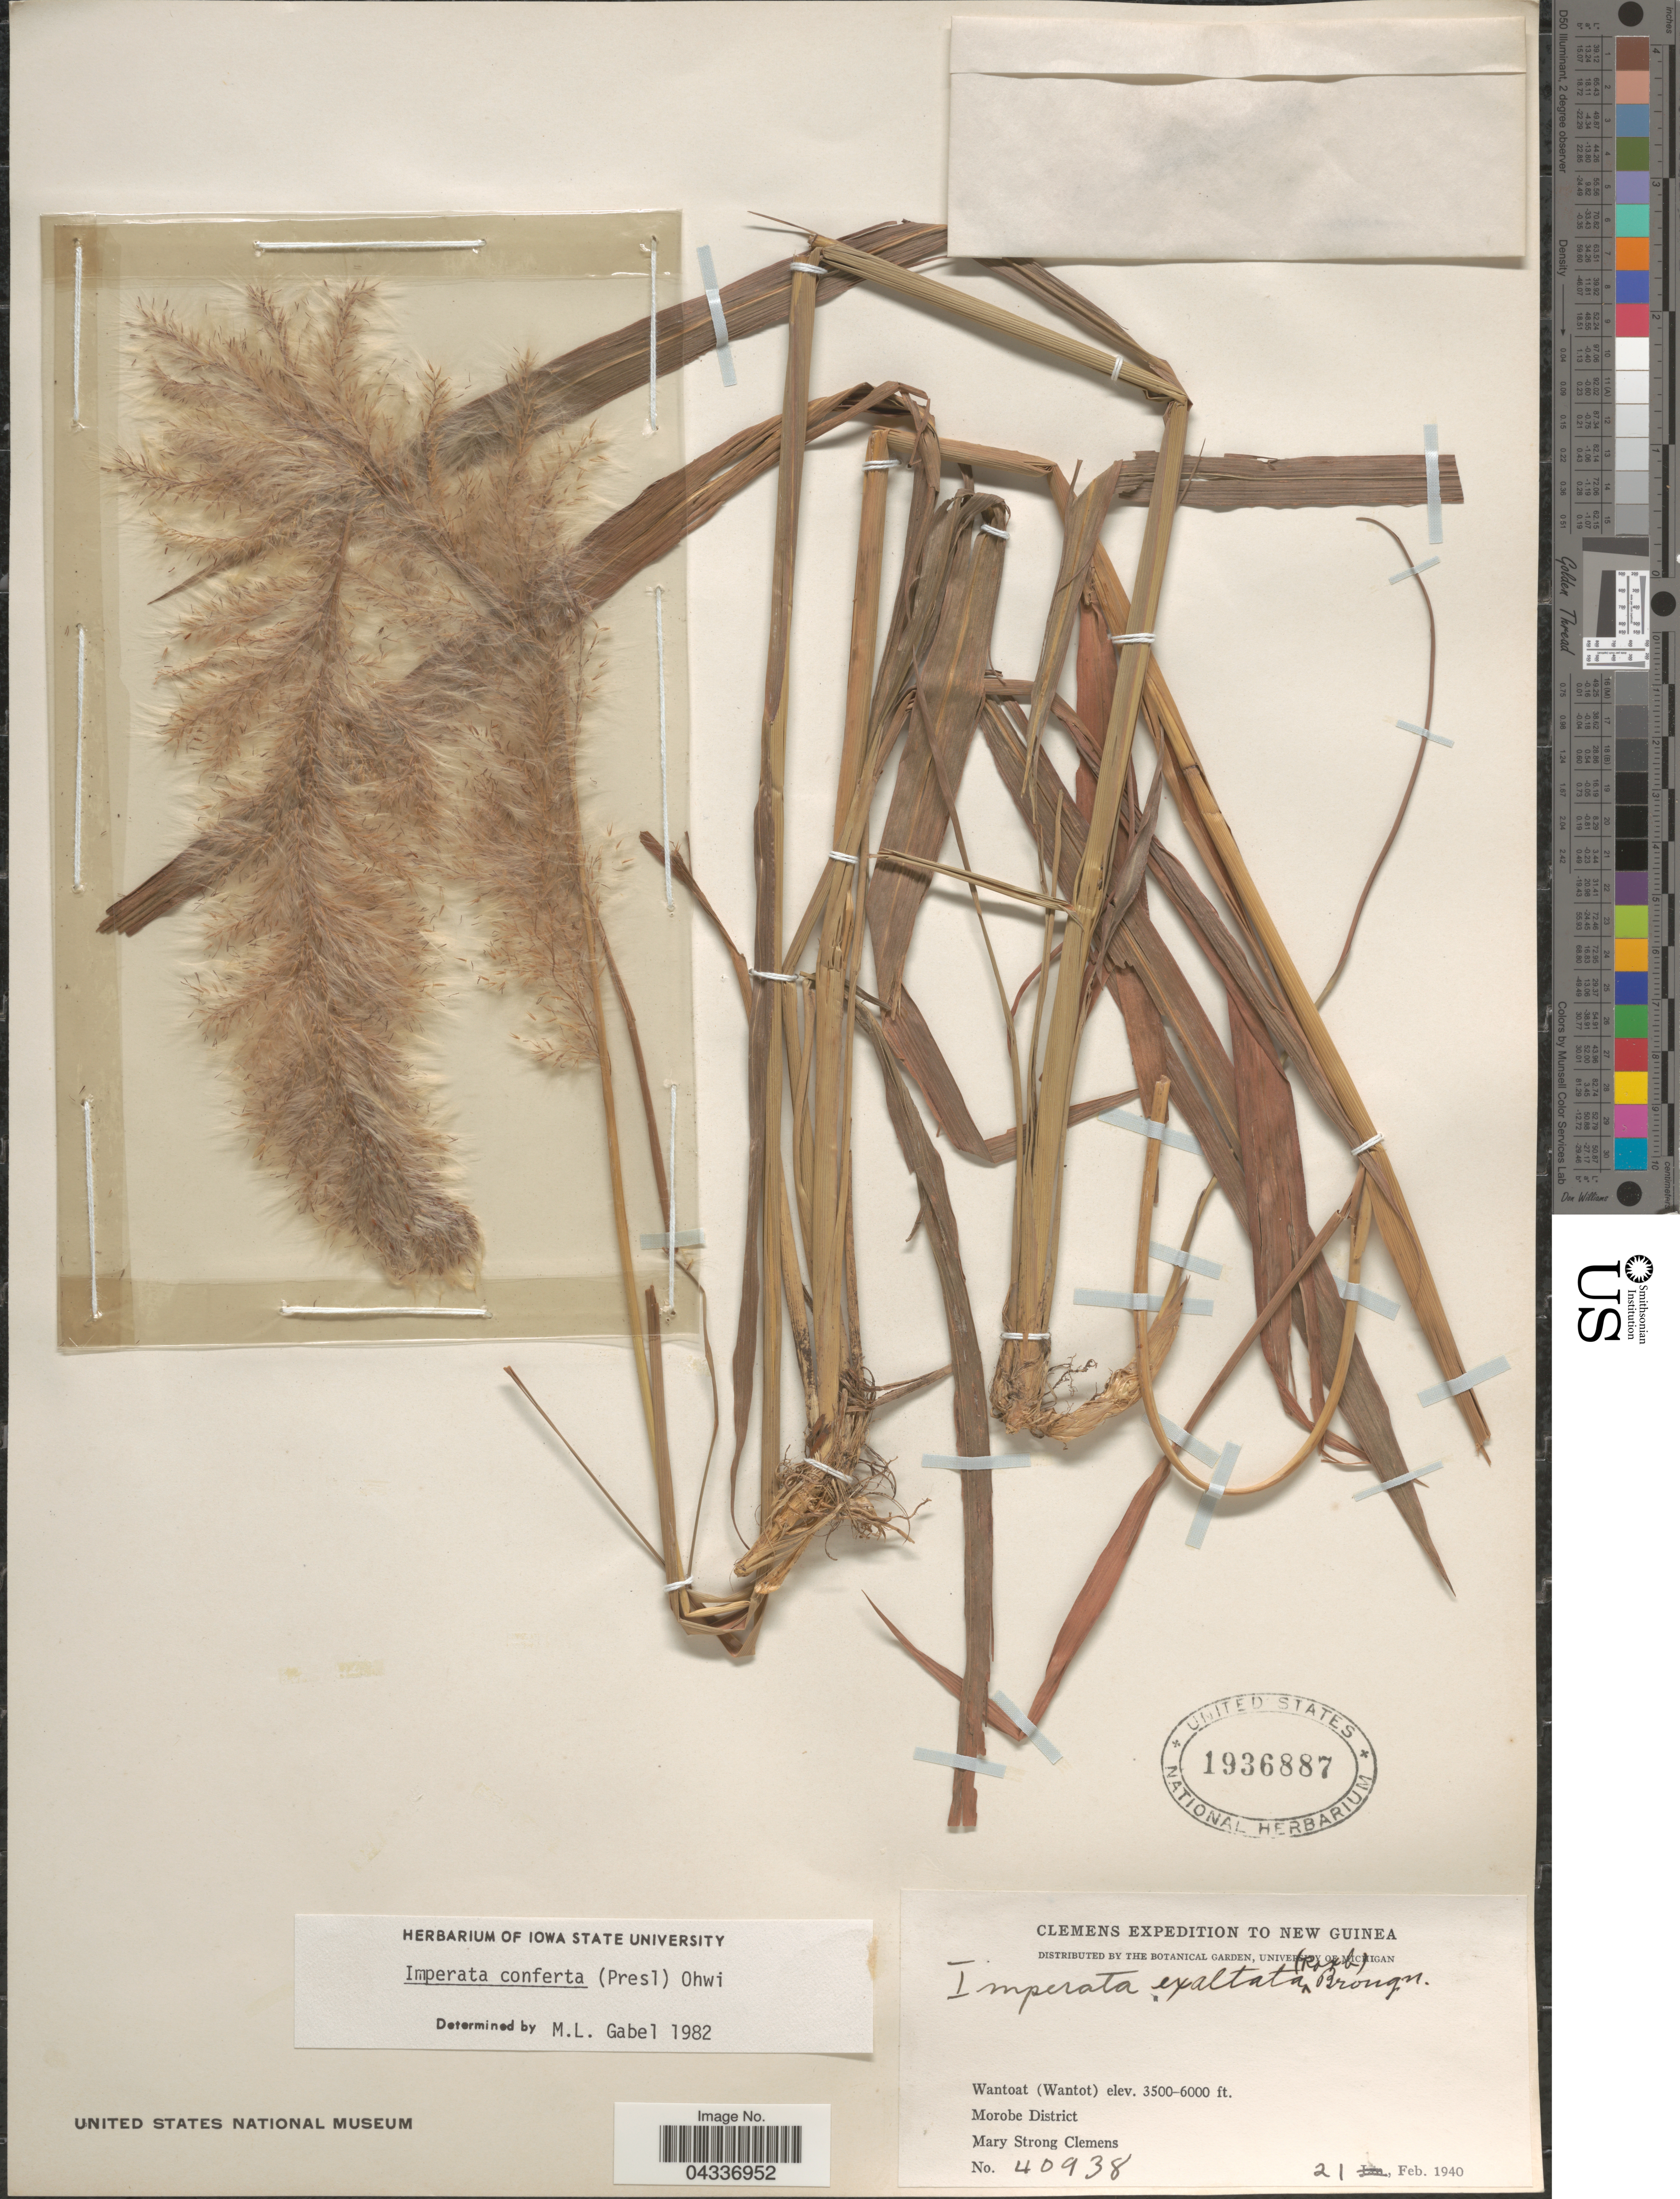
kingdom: Plantae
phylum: Tracheophyta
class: Liliopsida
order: Poales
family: Poaceae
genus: Imperata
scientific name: Imperata conferta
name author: (J. Presl) Ohwi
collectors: M. S. Clemens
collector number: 40938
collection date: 1940-02-21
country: Papua New Guinea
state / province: Morobe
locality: Clemens Expedition To New Guinea. Wantoat (Wantot). Morobe District.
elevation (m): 1067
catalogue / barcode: US 1936887